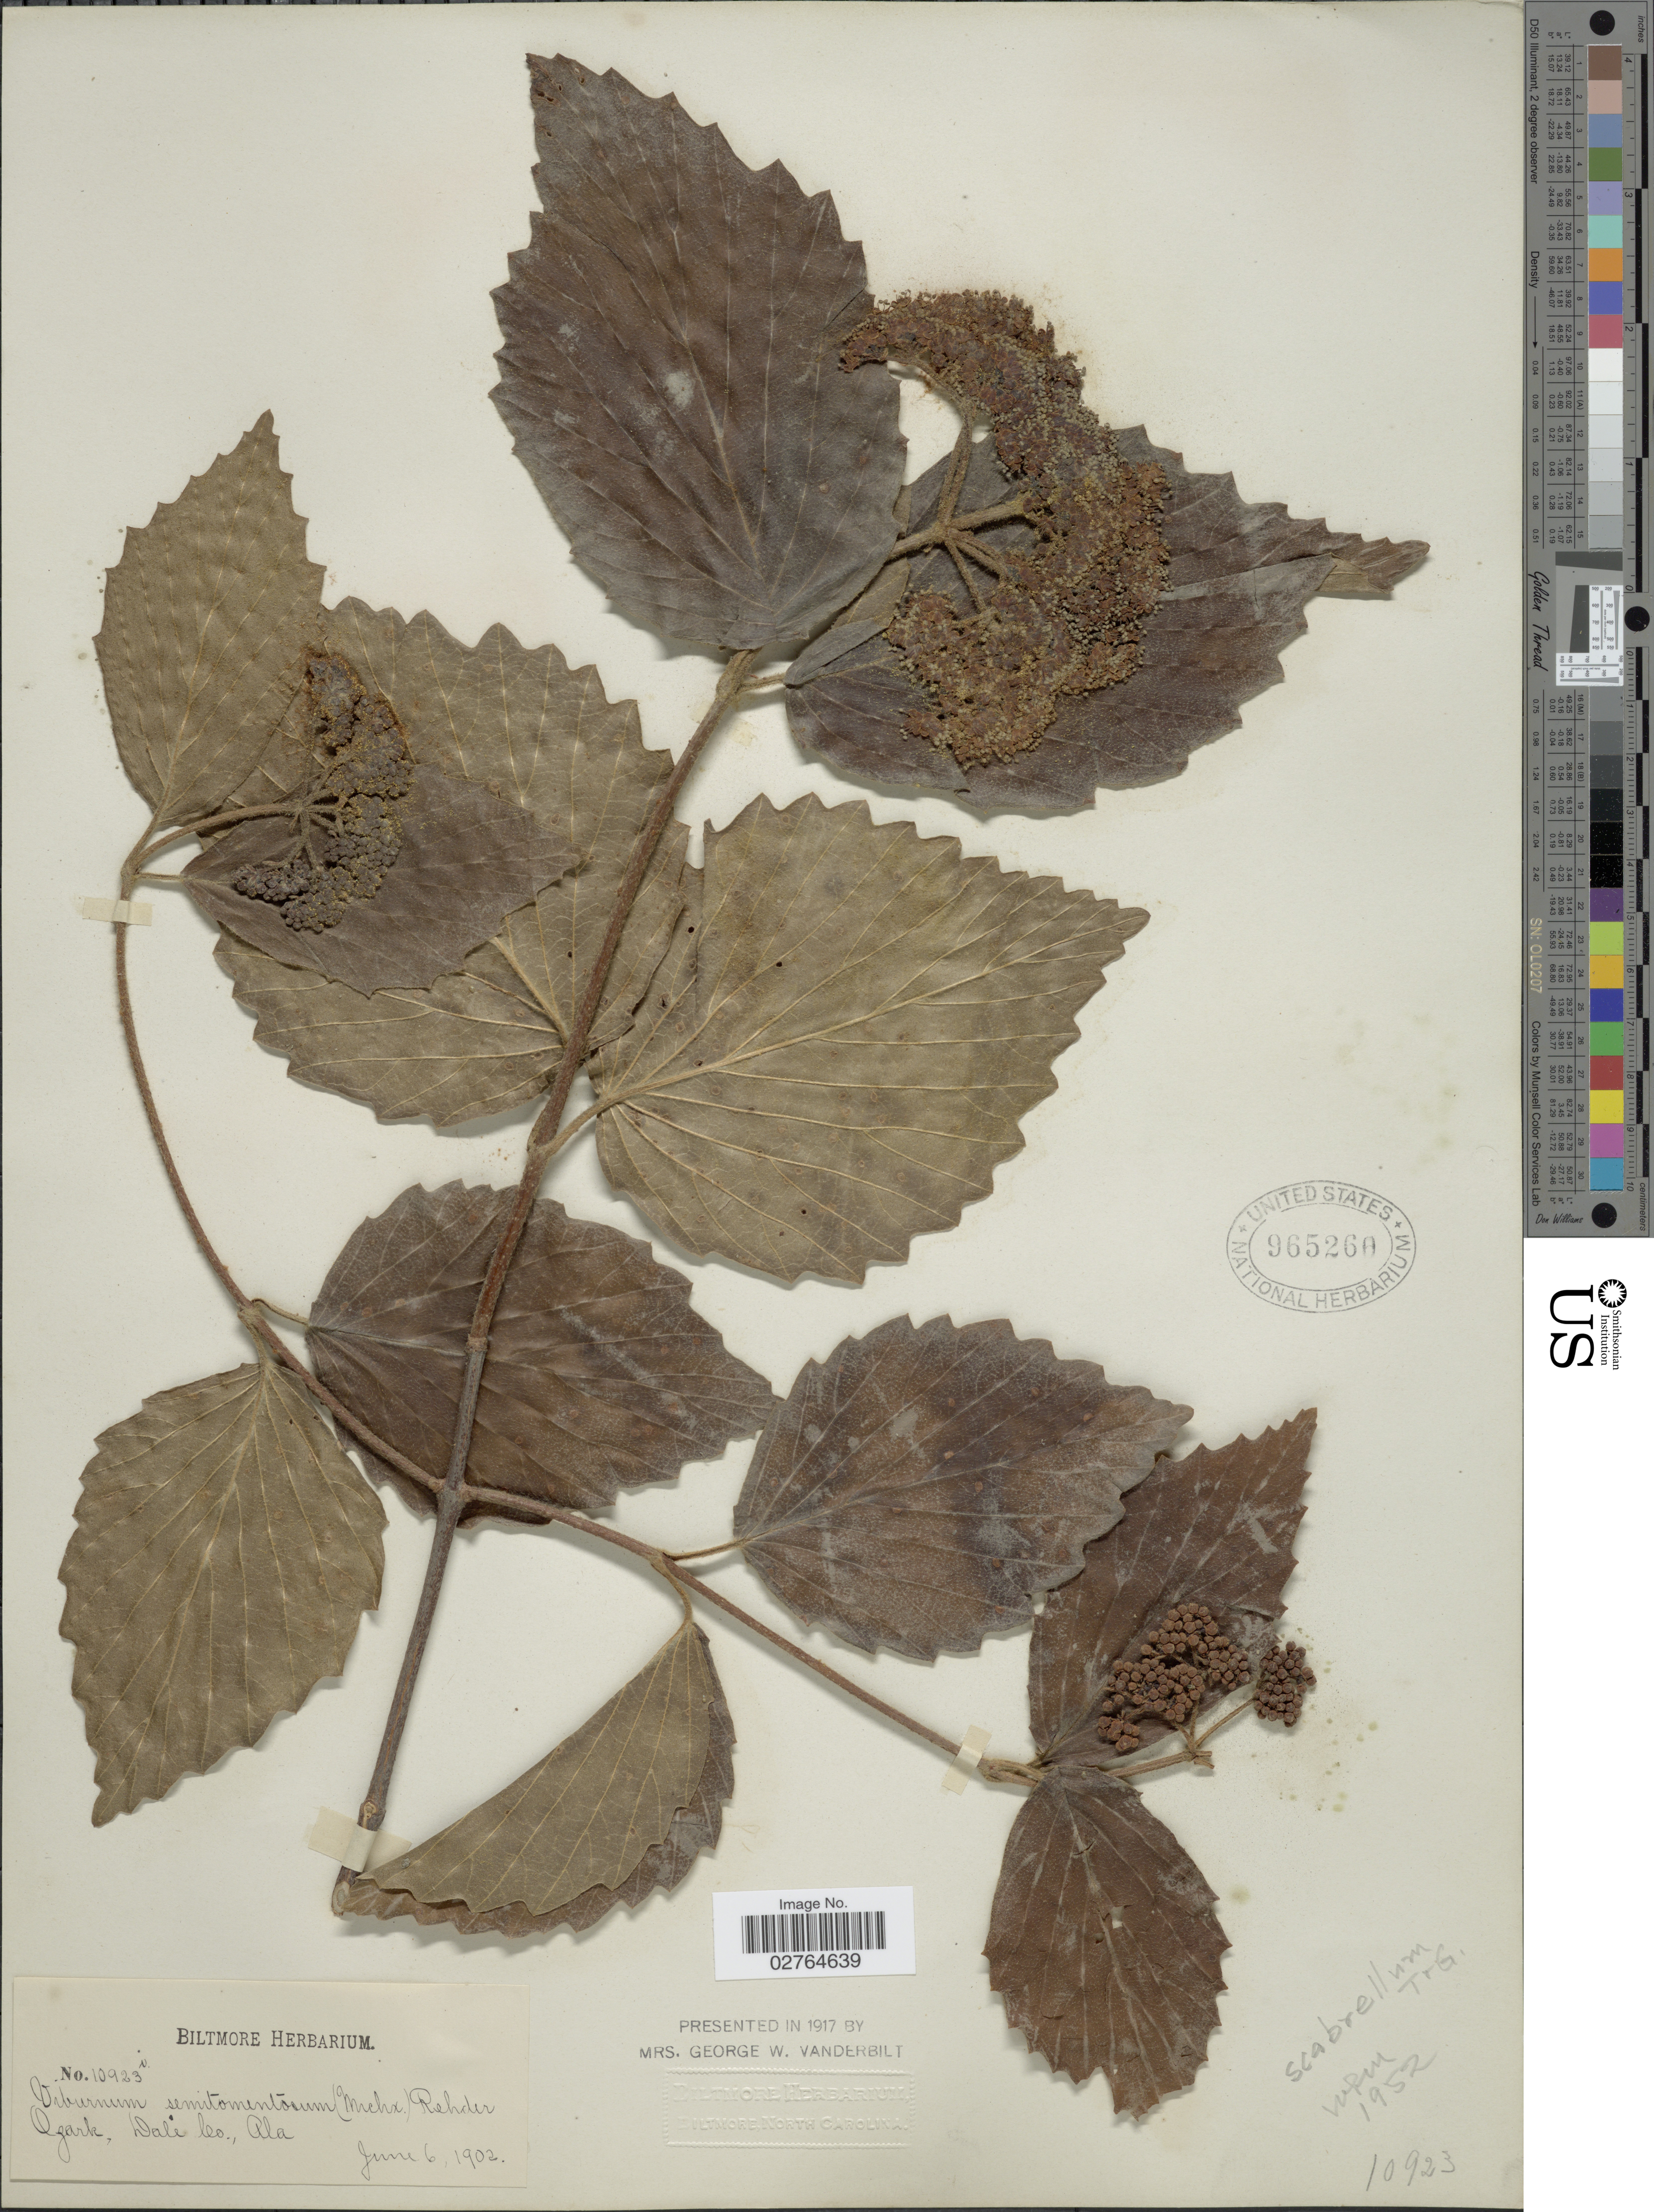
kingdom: Plantae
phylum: Tracheophyta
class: Magnoliopsida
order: Dipsacales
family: Viburnaceae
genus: Viburnum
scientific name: Viburnum scabrellum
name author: (Torr. & A. Gray) Chapm.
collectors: ex herb. Biltmore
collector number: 10923v*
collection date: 1902-06-06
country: United States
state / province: Alabama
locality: Ozark, Dale Co.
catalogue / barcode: US 965260